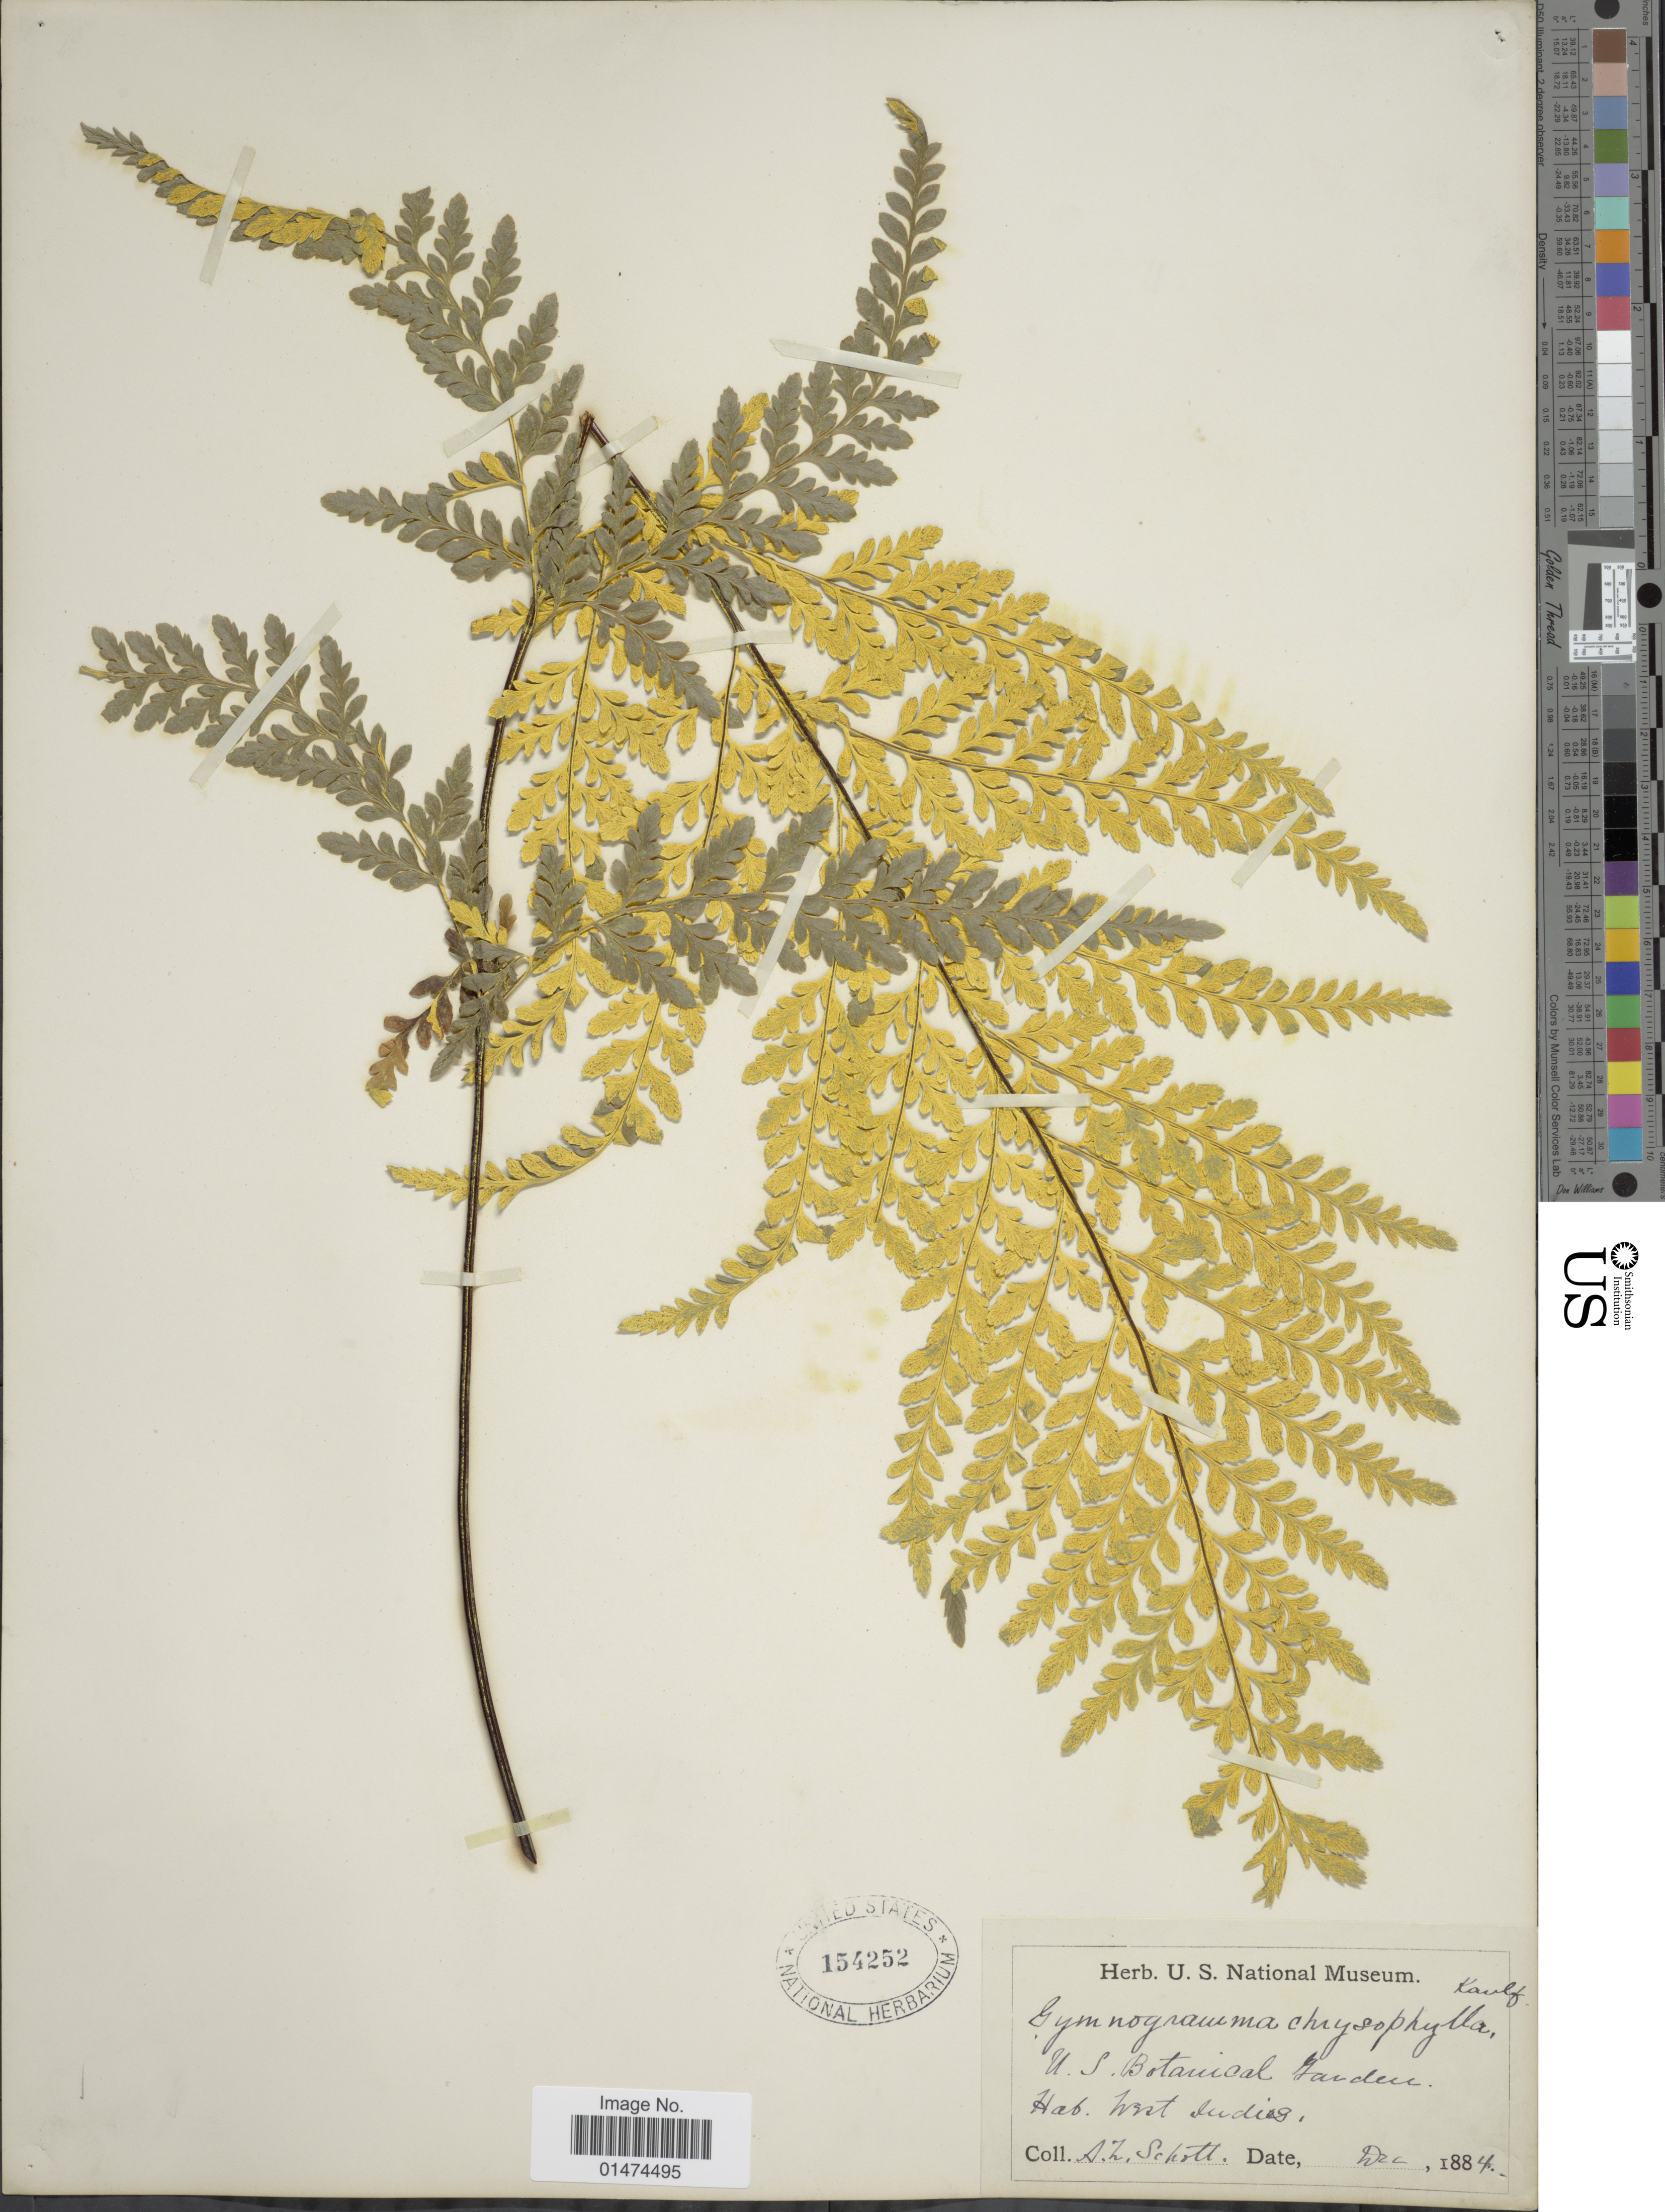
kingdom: Plantae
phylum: Tracheophyta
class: Polypodiopsida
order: Polypodiales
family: Pteridaceae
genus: Pityrogramma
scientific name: Pityrogramma chrysophylla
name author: (Sw.) Link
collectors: A. L. Schott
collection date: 1884-12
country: United States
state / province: District of Columbia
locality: United States Botanic Gardens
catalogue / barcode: US 154252